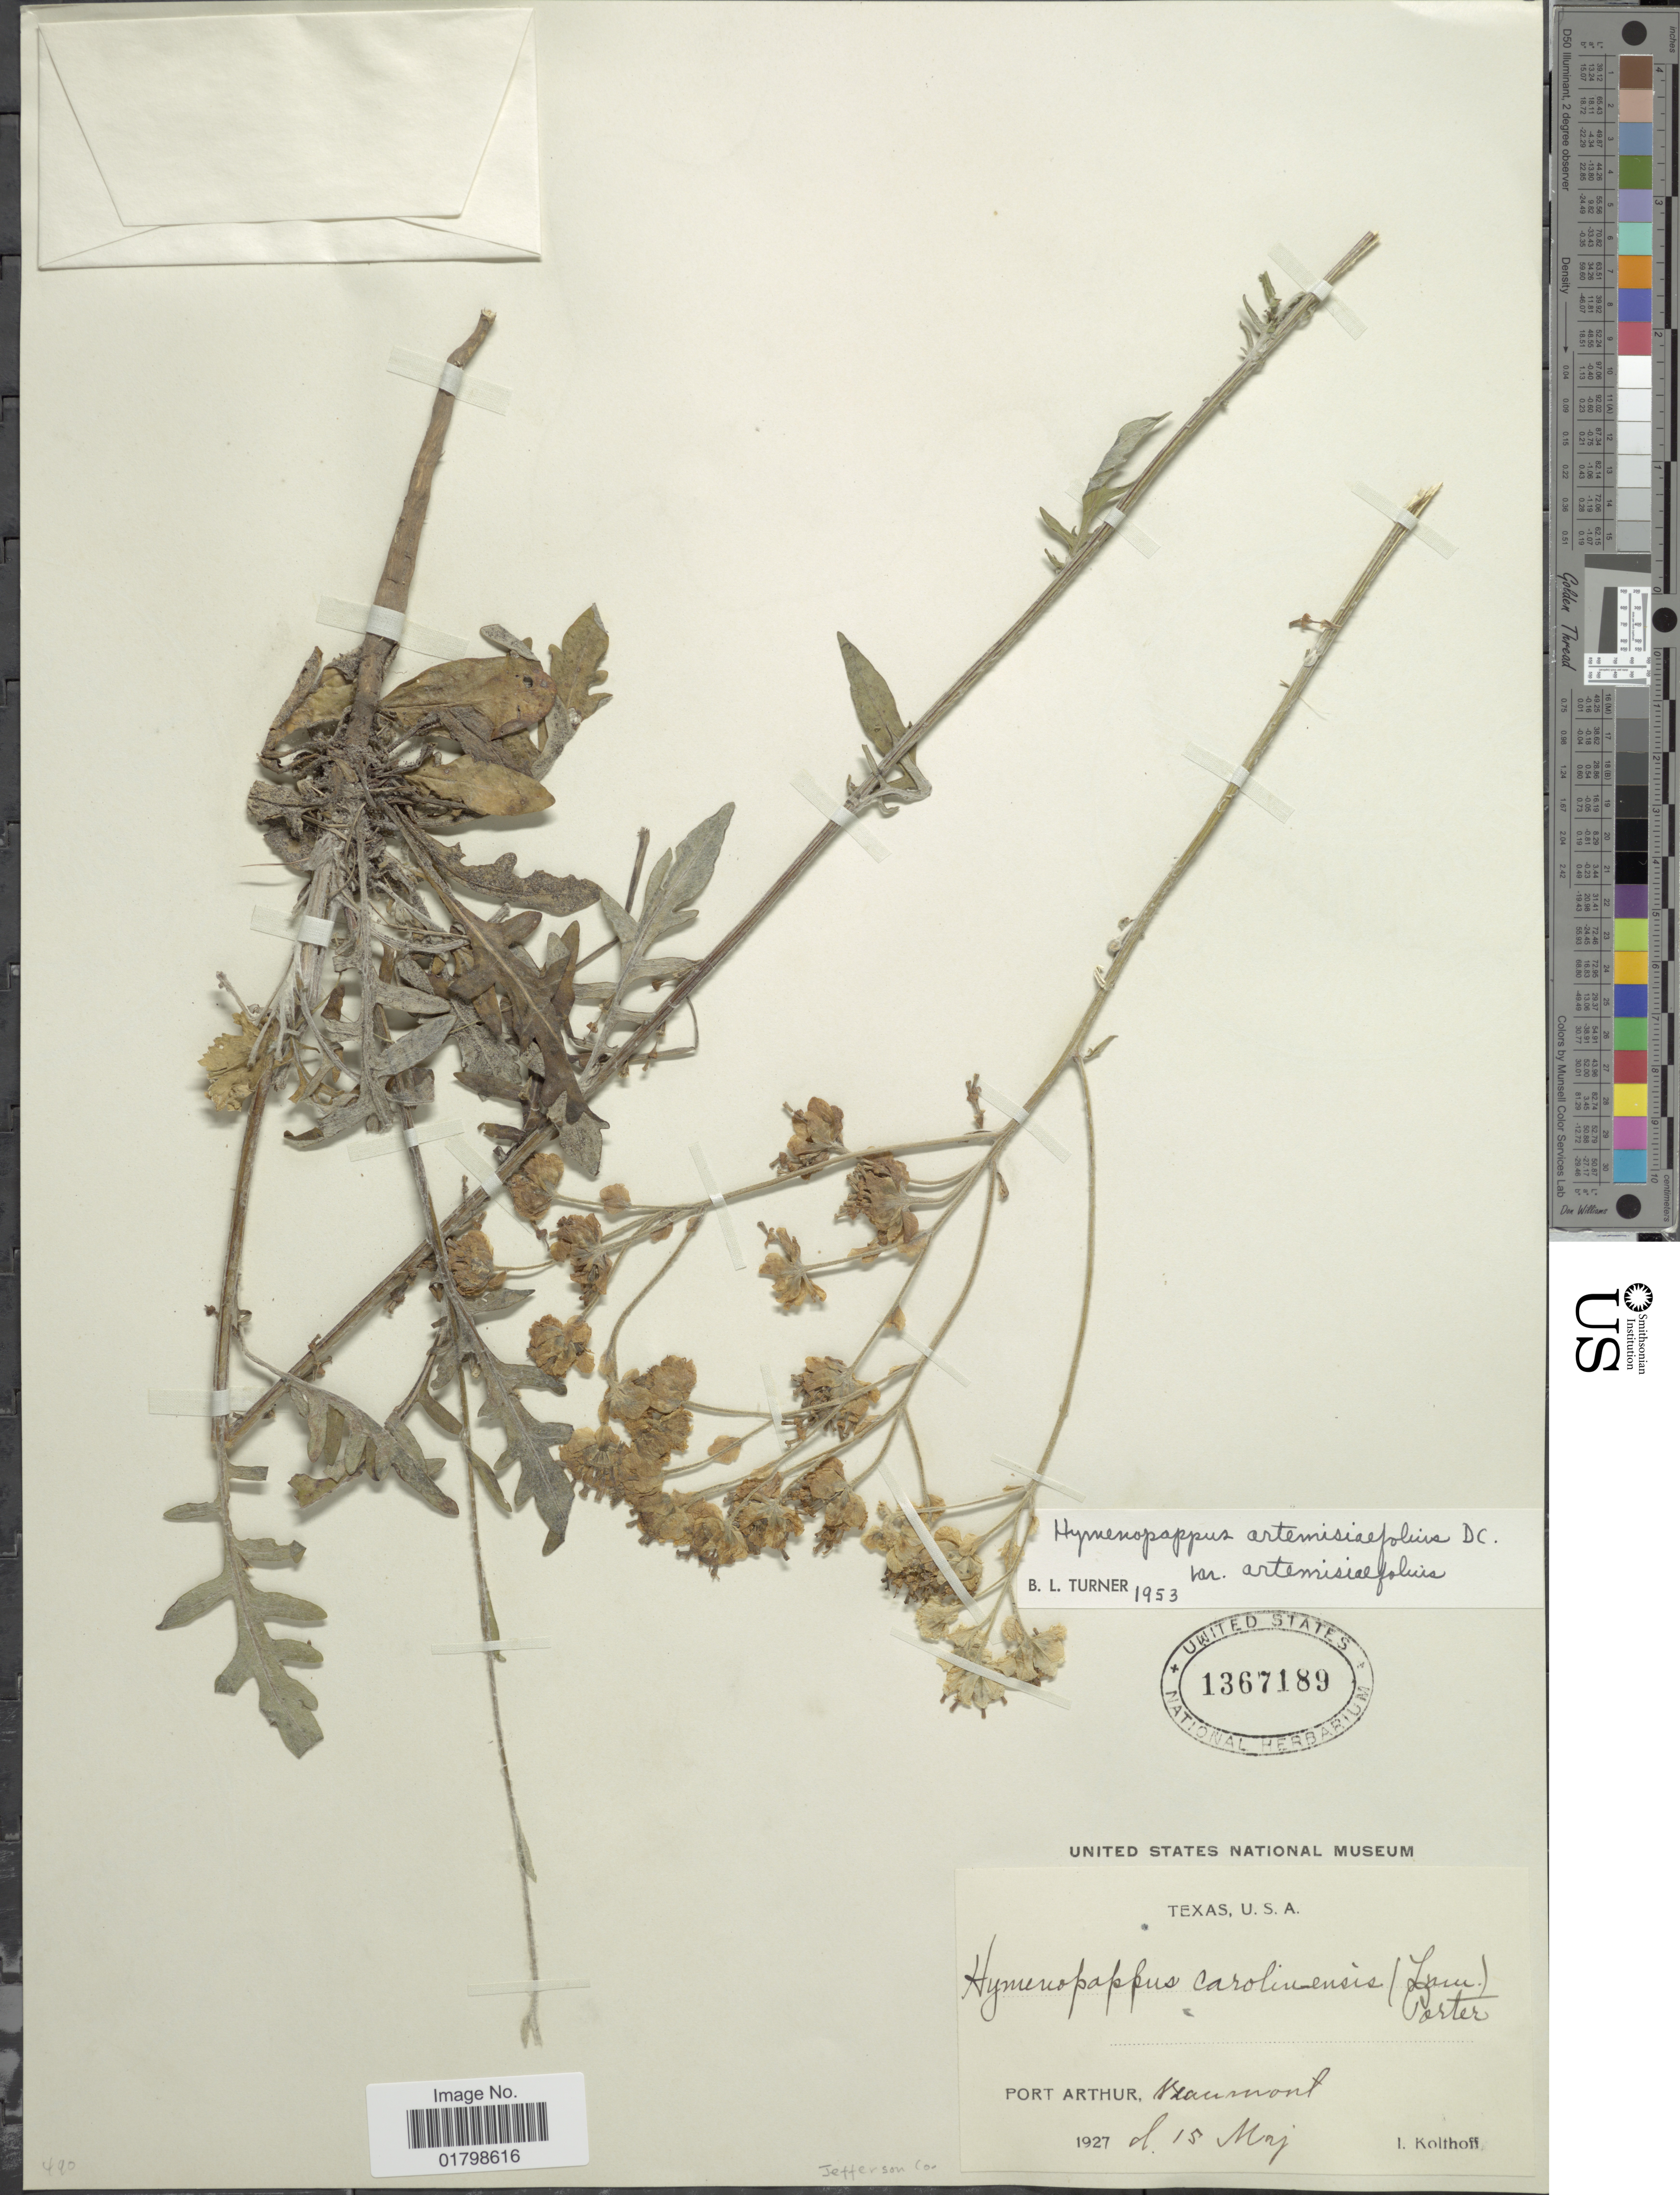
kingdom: Plantae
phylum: Tracheophyta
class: Magnoliopsida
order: Asterales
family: Asteraceae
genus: Hymenopappus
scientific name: Hymenopappus artemisiifolius var. artemisiifolius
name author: DC.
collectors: I. Kolthoff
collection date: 1927-05-15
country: United States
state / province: Texas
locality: Port Arthur, Meaumont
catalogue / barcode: US 1367189